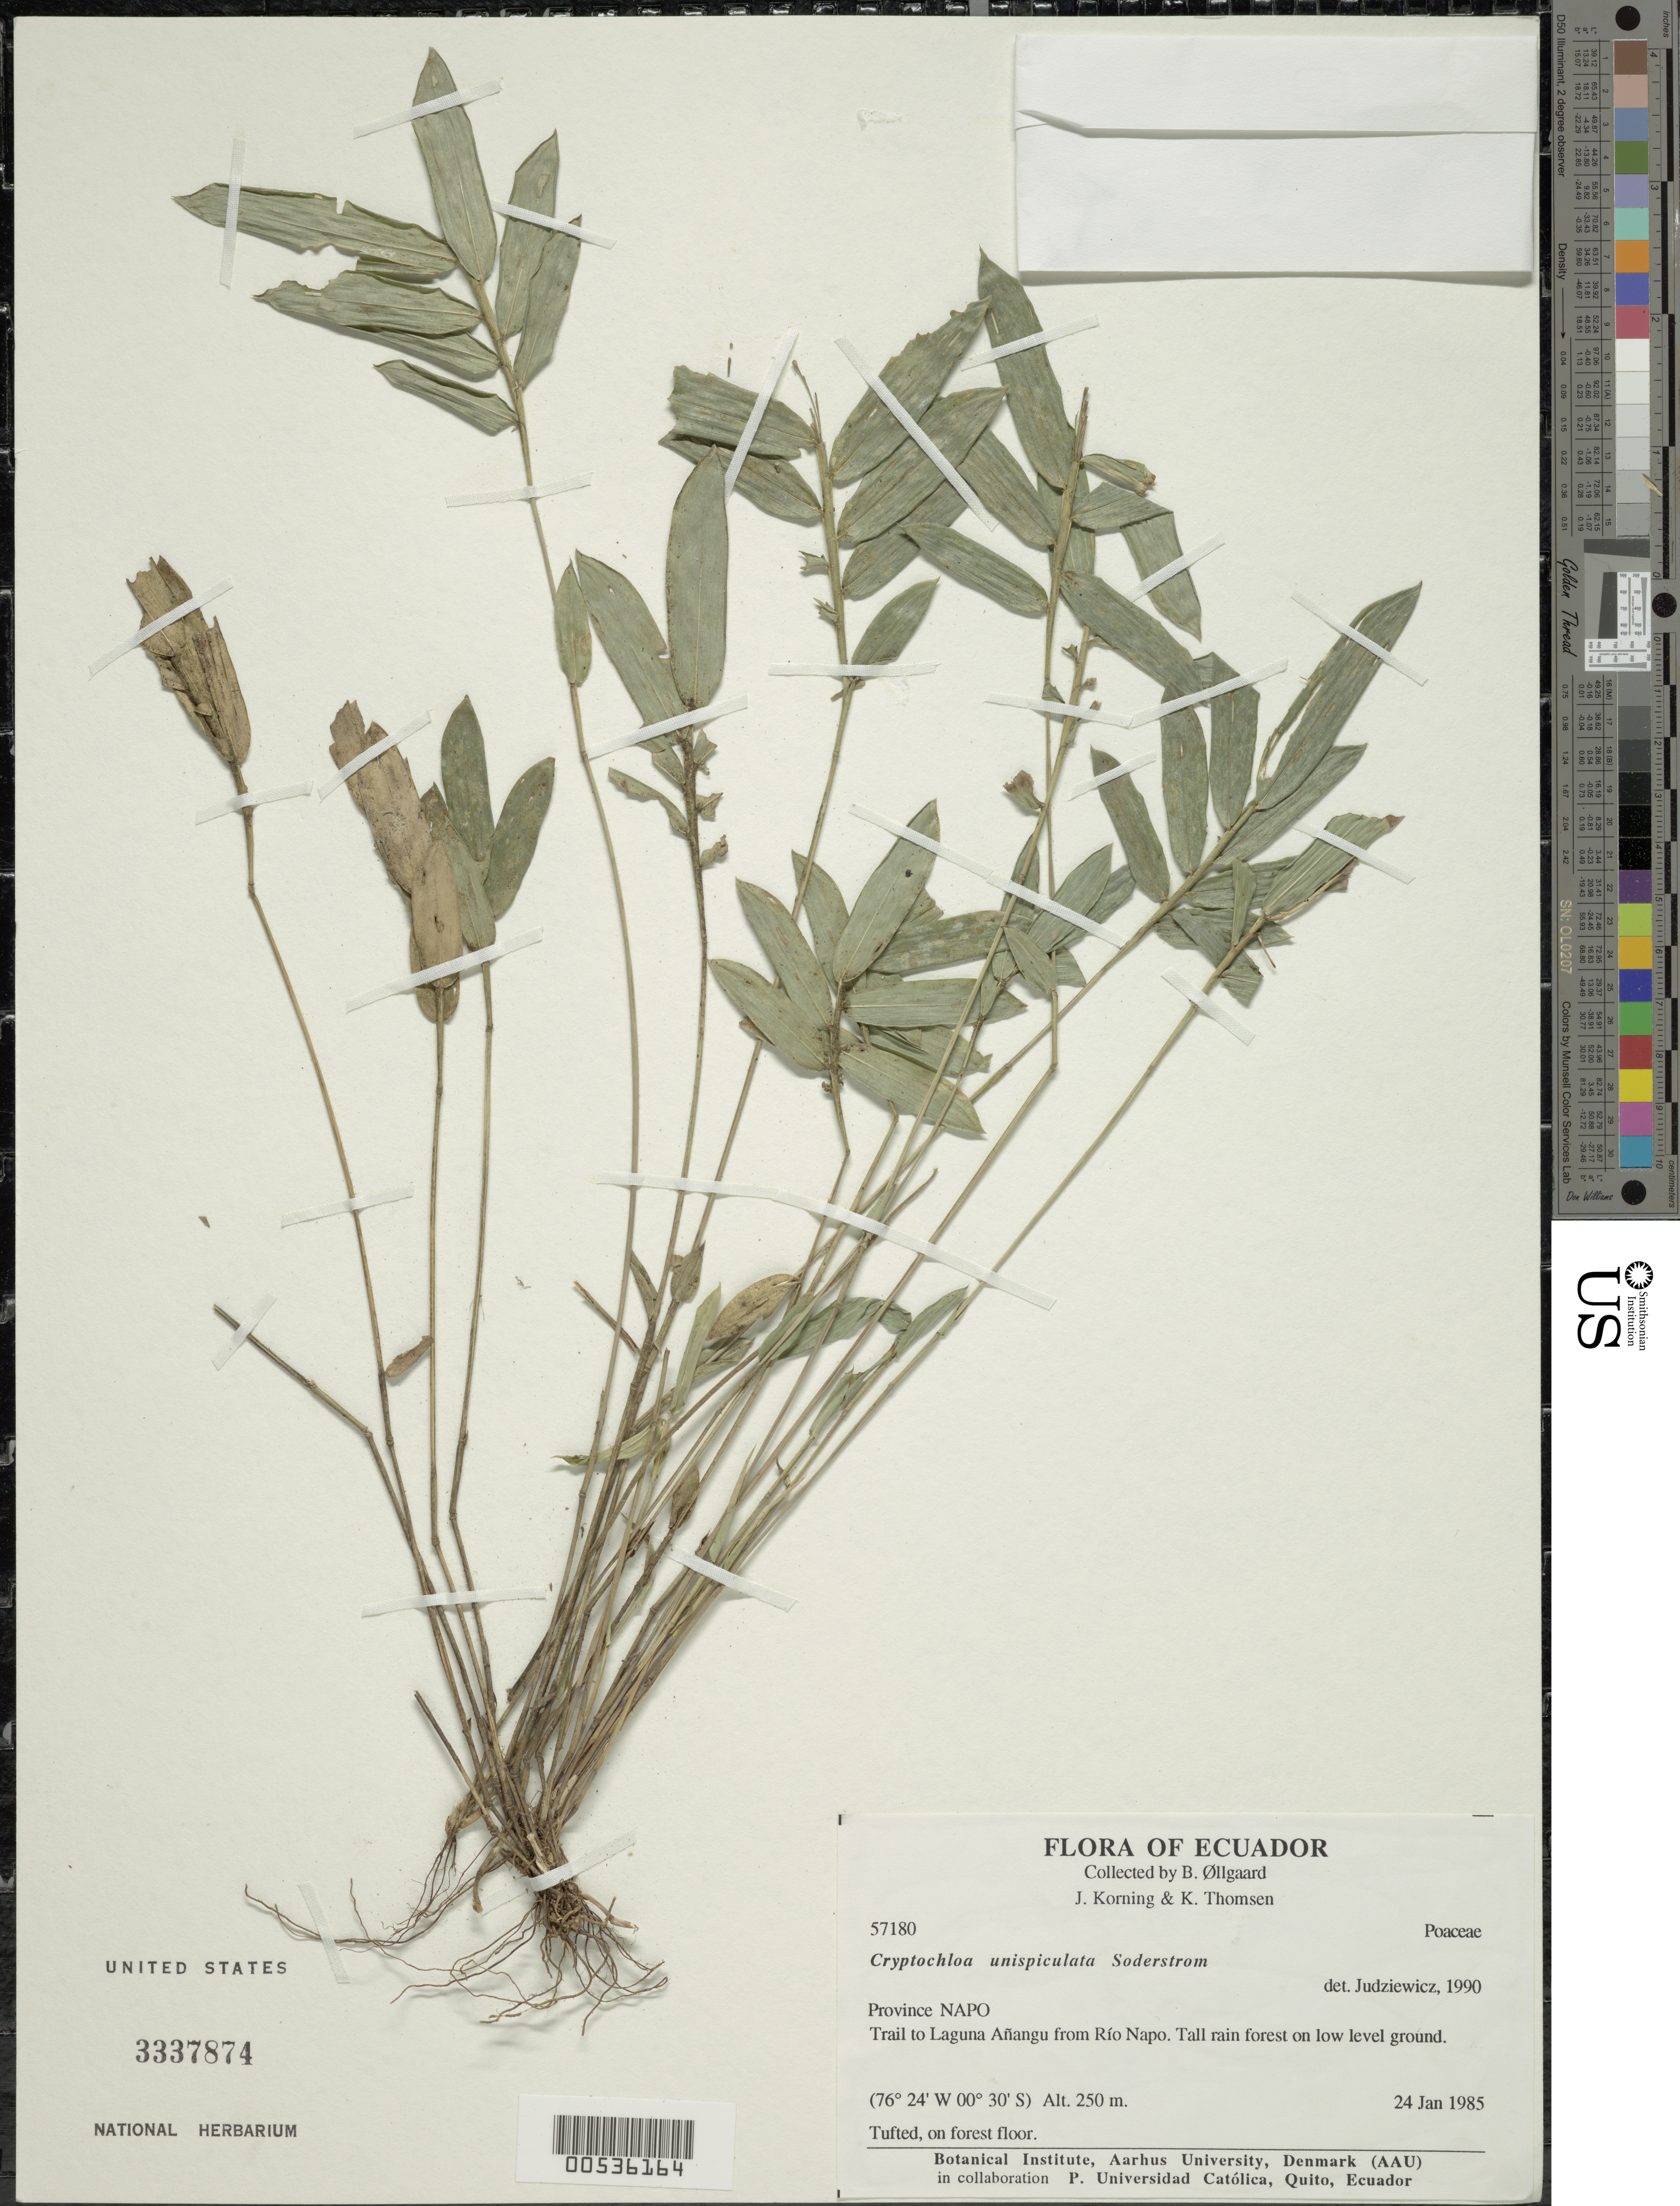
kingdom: Plantae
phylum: Tracheophyta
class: Liliopsida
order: Poales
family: Poaceae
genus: Cryptochloa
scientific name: Cryptochloa unispiculata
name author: Soderstr.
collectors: S. Lægaard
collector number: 57180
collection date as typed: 24 Jan 1985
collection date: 1985-01-24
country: Ecuador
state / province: Napo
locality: Trail to Laguna anangu from Rio Napo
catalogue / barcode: US 3337874